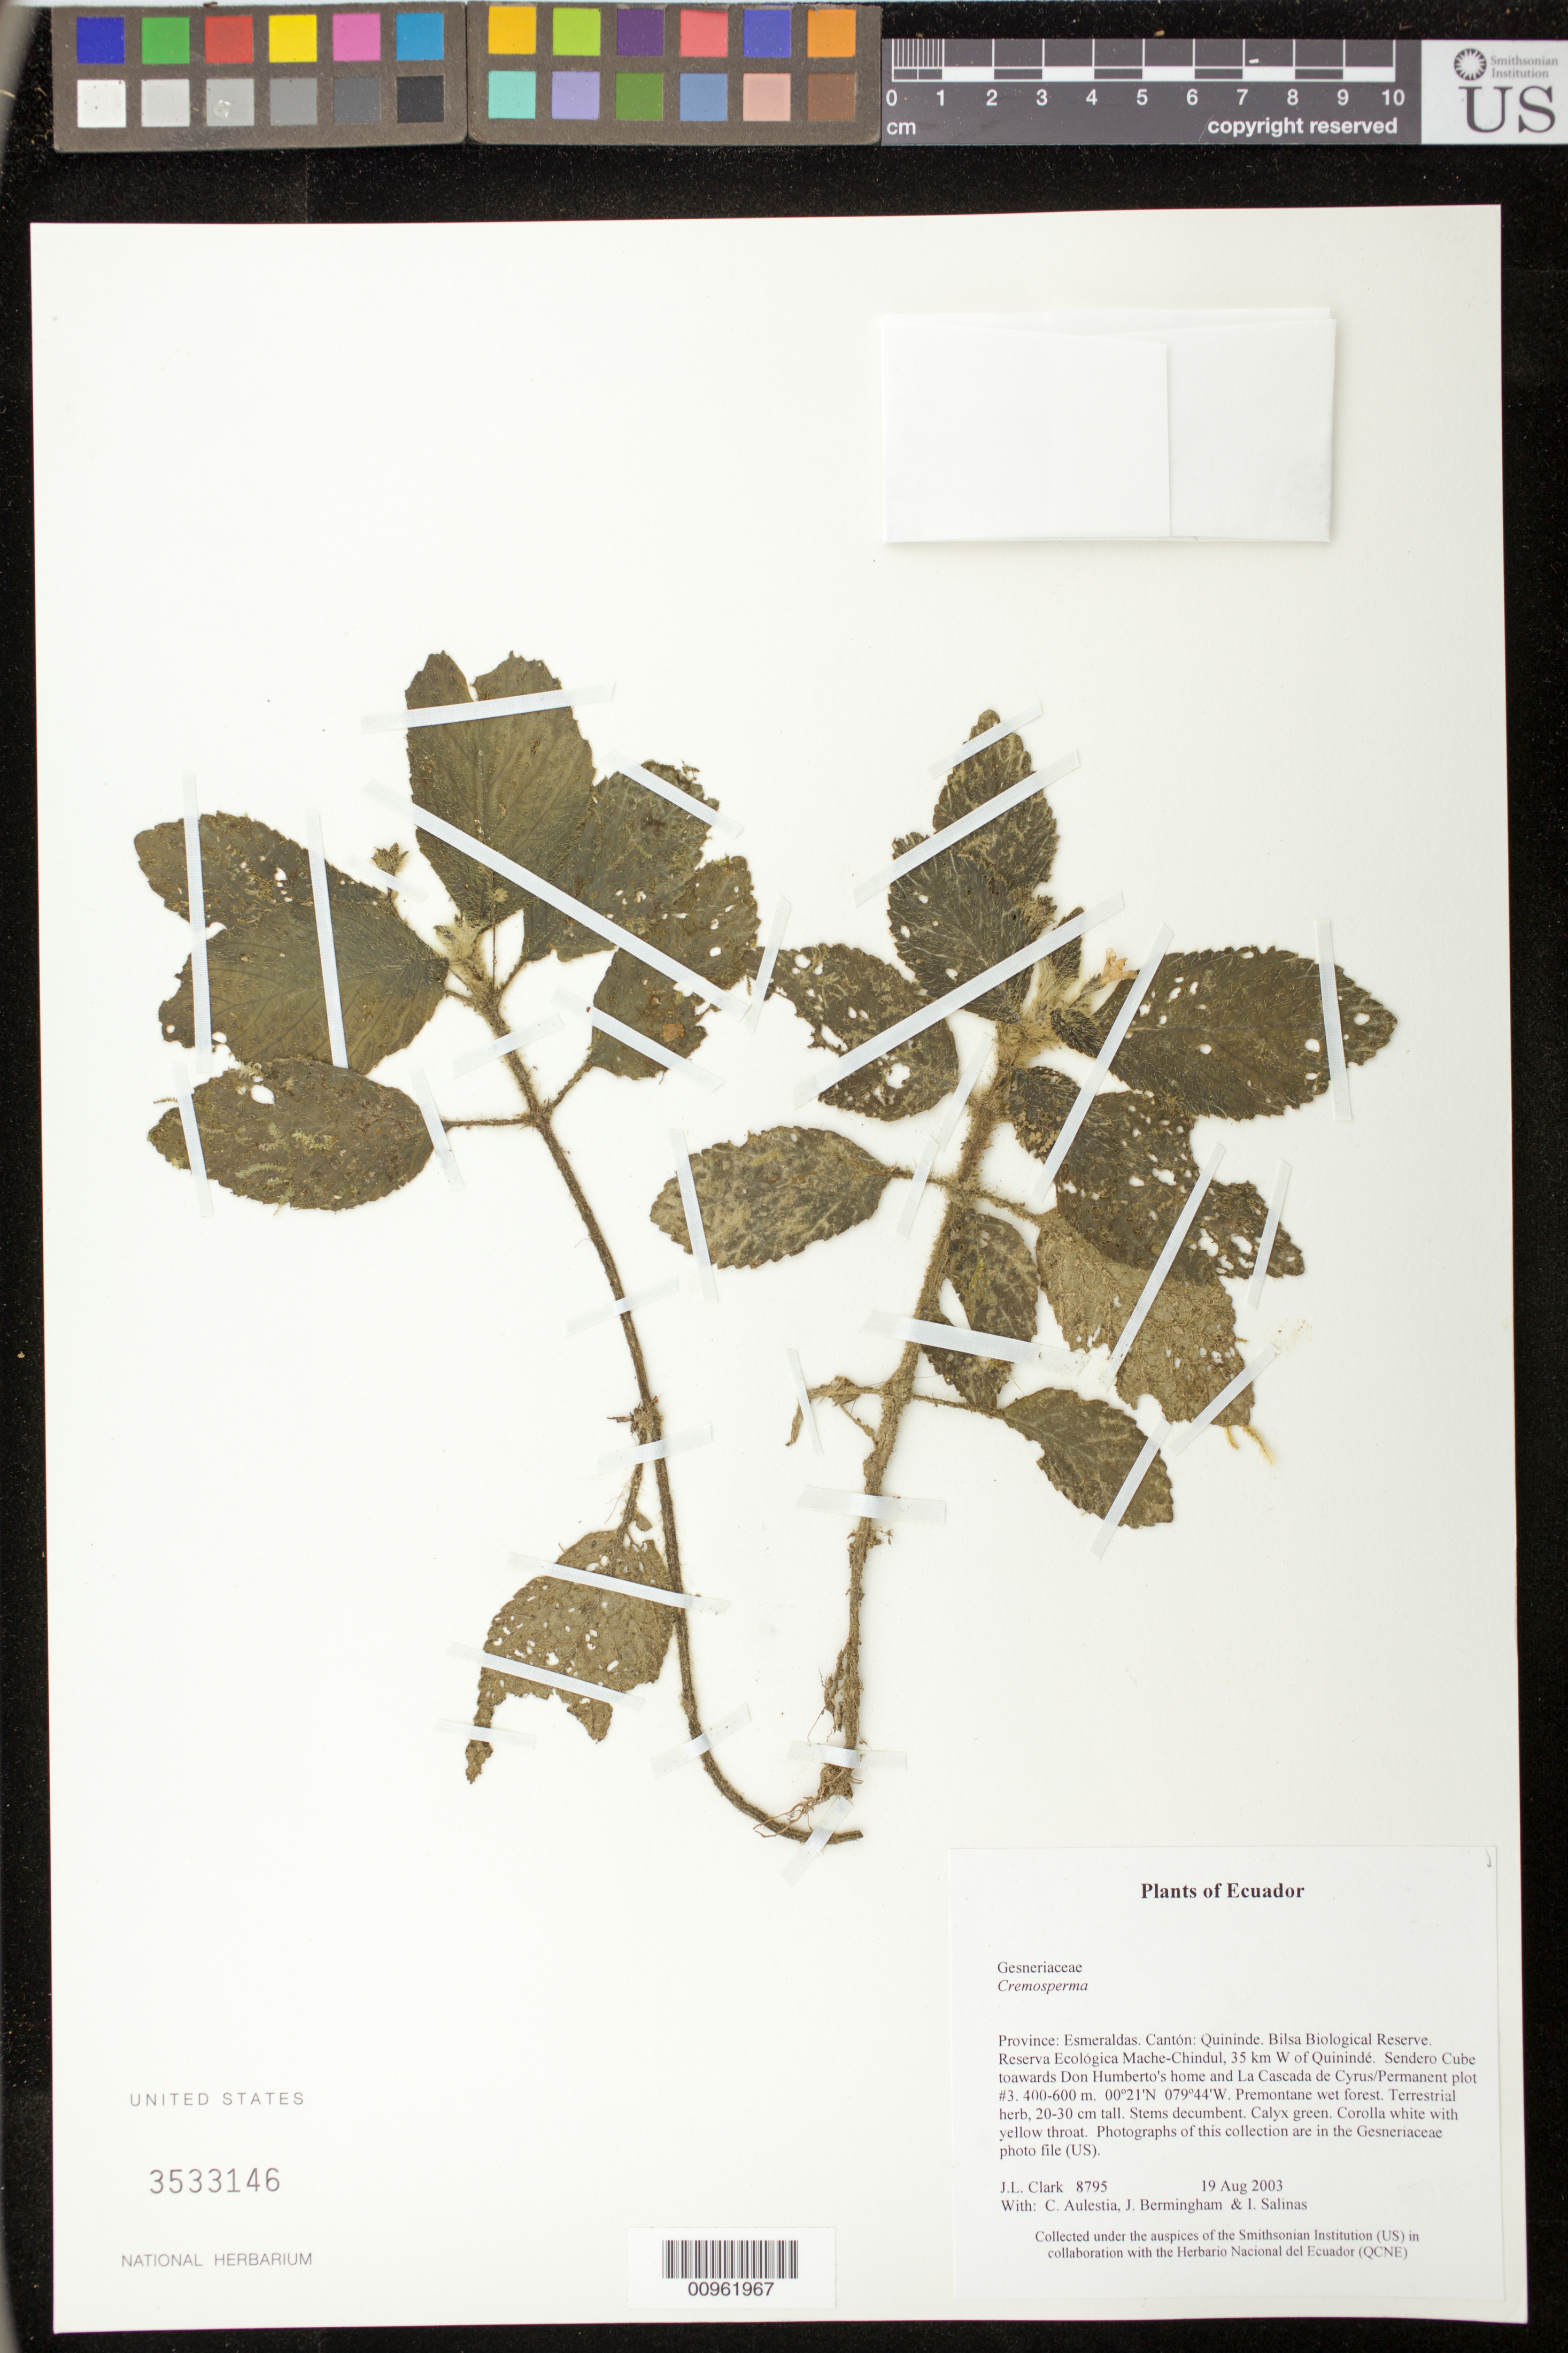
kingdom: Plantae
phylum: Tracheophyta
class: Magnoliopsida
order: Lamiales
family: Gesneriaceae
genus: Cremosperma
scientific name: Cremosperma sp.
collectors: J. L. Clark, C. Aulestia, J. Bermingham & I. Salinas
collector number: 8795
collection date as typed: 19 Aug 2003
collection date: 2003-08-19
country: Ecuador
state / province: Esmeraldas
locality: Quininde. Bilsa Biological Reserve. Reserva Ecológica Mache-Chindul, 35 km W of Quinindé. Sendero Cube toawards Don Humberto's home and La Cascada de Cyrus/Permanent plot #3.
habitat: Premontane wet forest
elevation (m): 400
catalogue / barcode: US 3533146